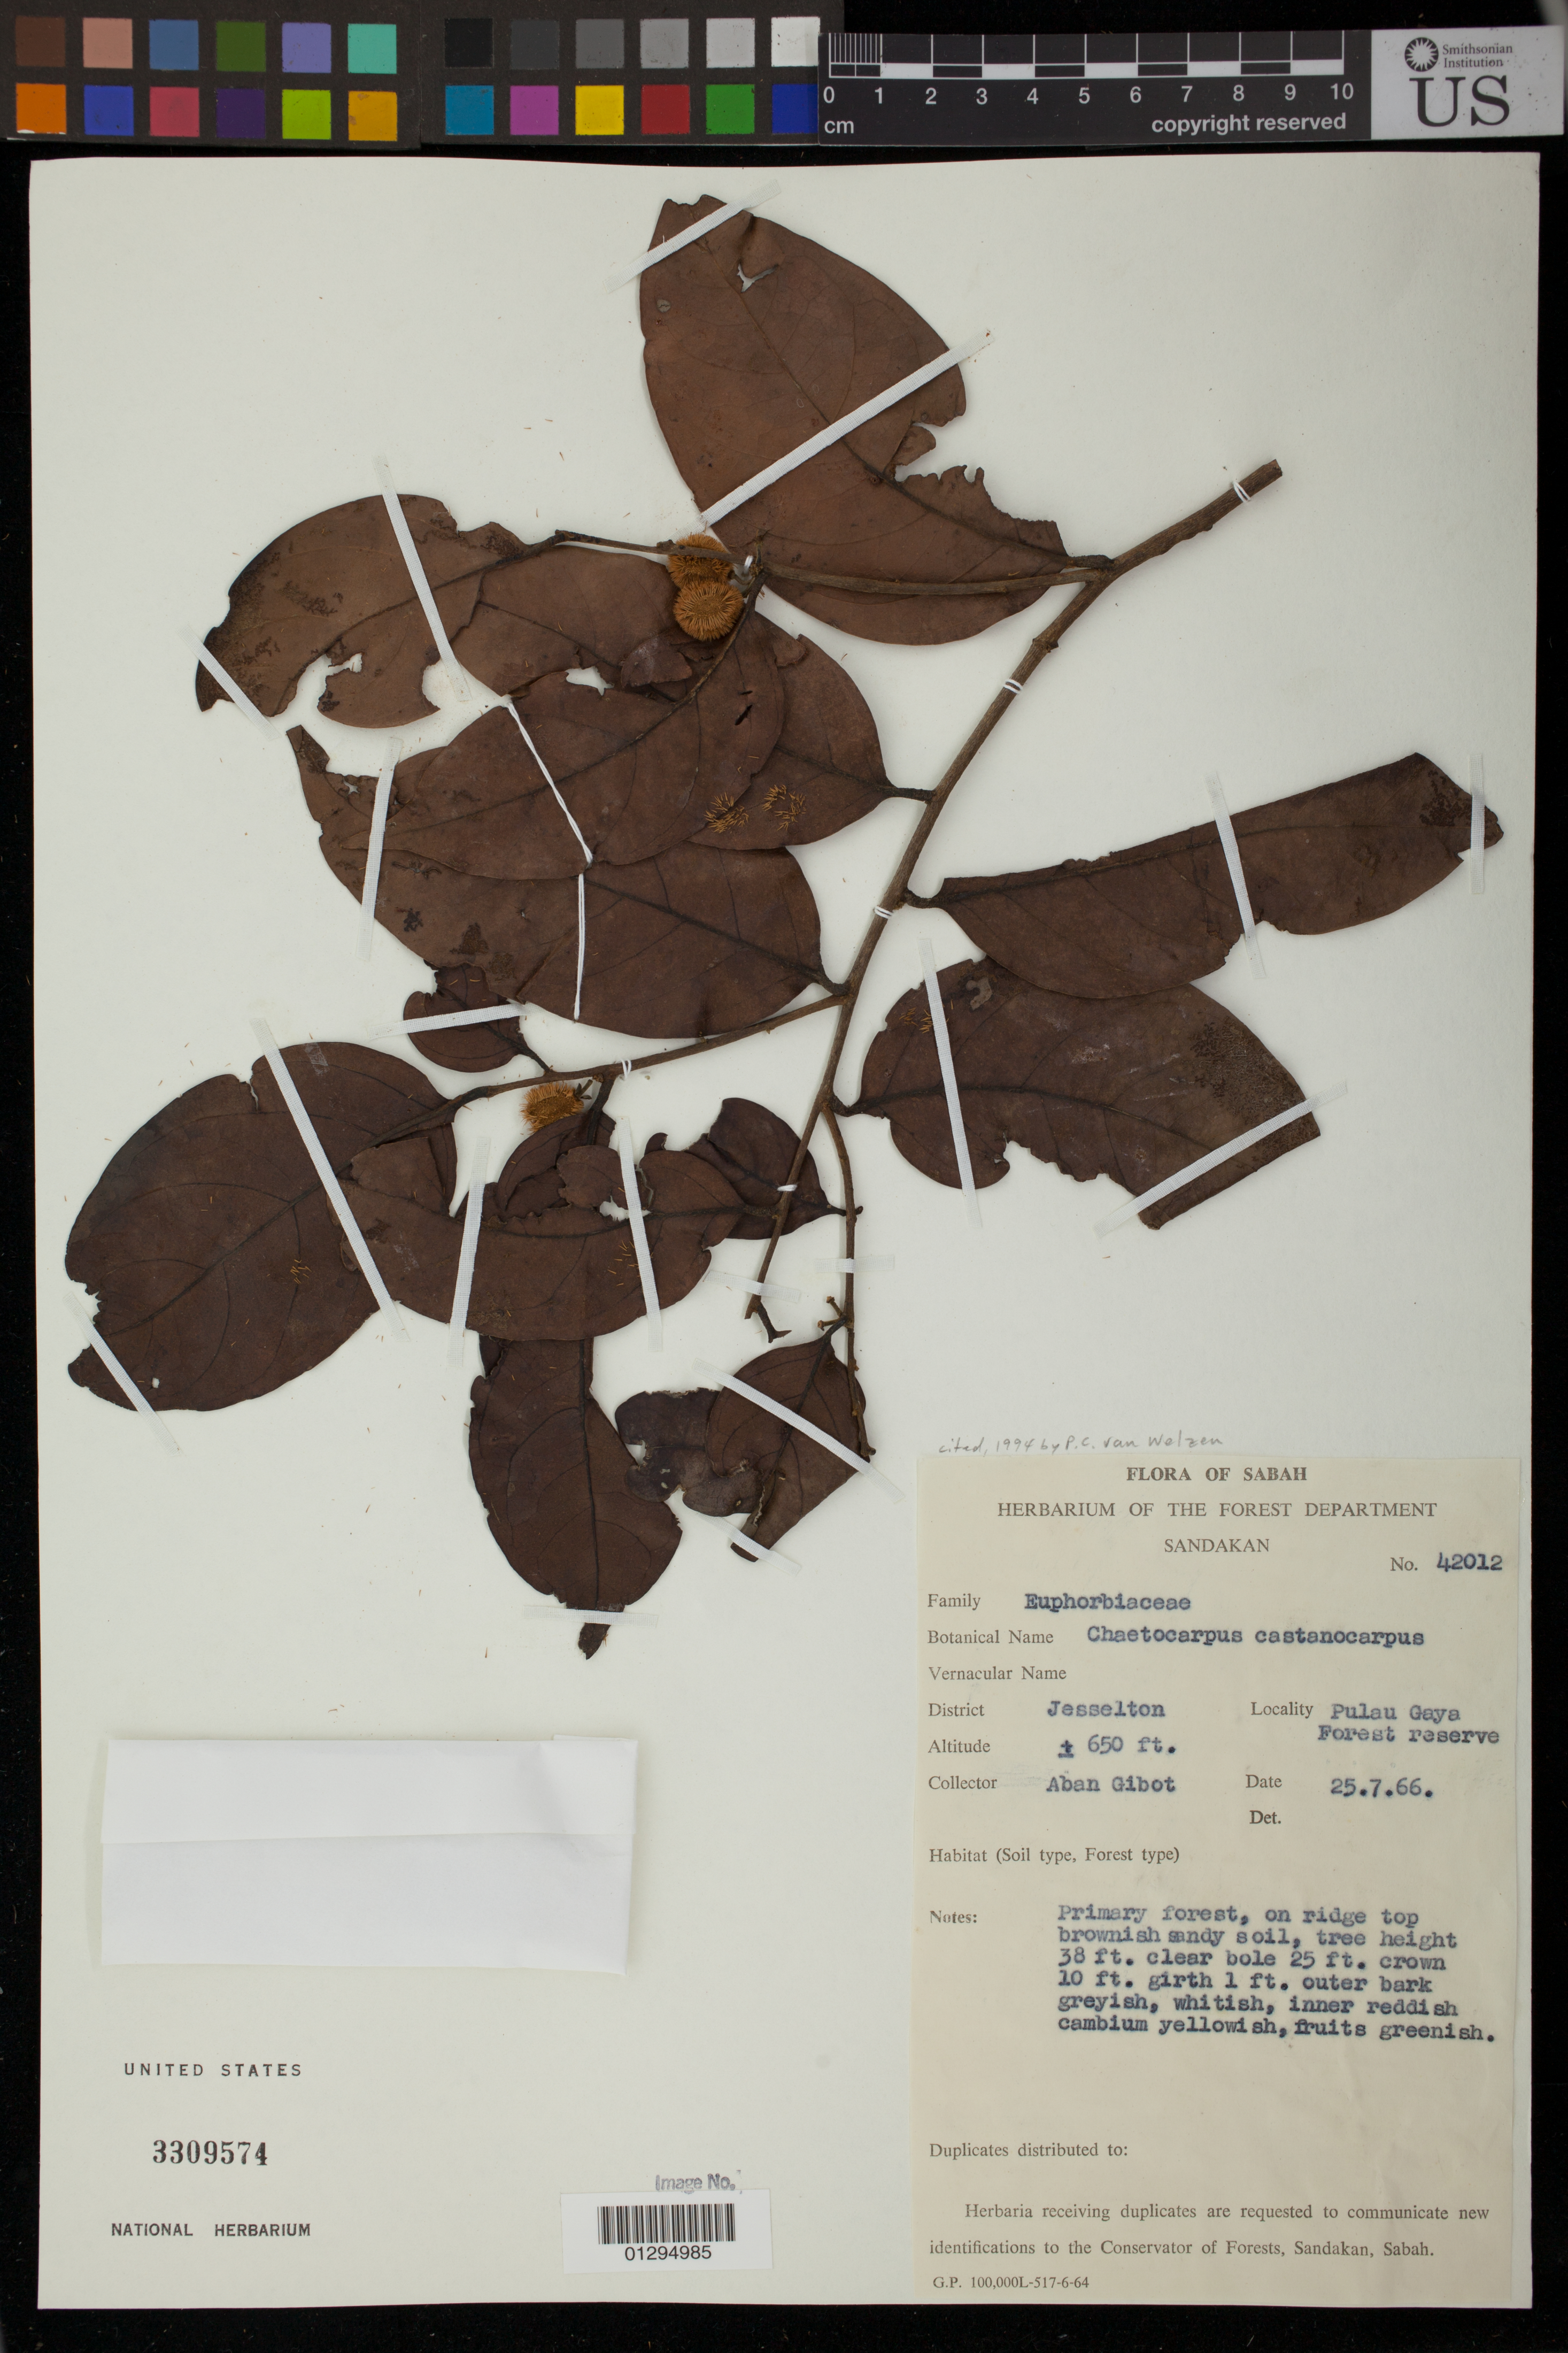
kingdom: Plantae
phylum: Tracheophyta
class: Magnoliopsida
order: Malpighiales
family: Peraceae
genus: Chaetocarpus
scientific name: Chaetocarpus castanocarpus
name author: (Roxb.) Thwaites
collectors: A. Gibot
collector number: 42012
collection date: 1966-07-25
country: Malaysia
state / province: Sabah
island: Borneo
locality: Sandakan. Pulau Gaya Forest Reserve. Jesselton District.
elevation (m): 198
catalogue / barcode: US 3309574